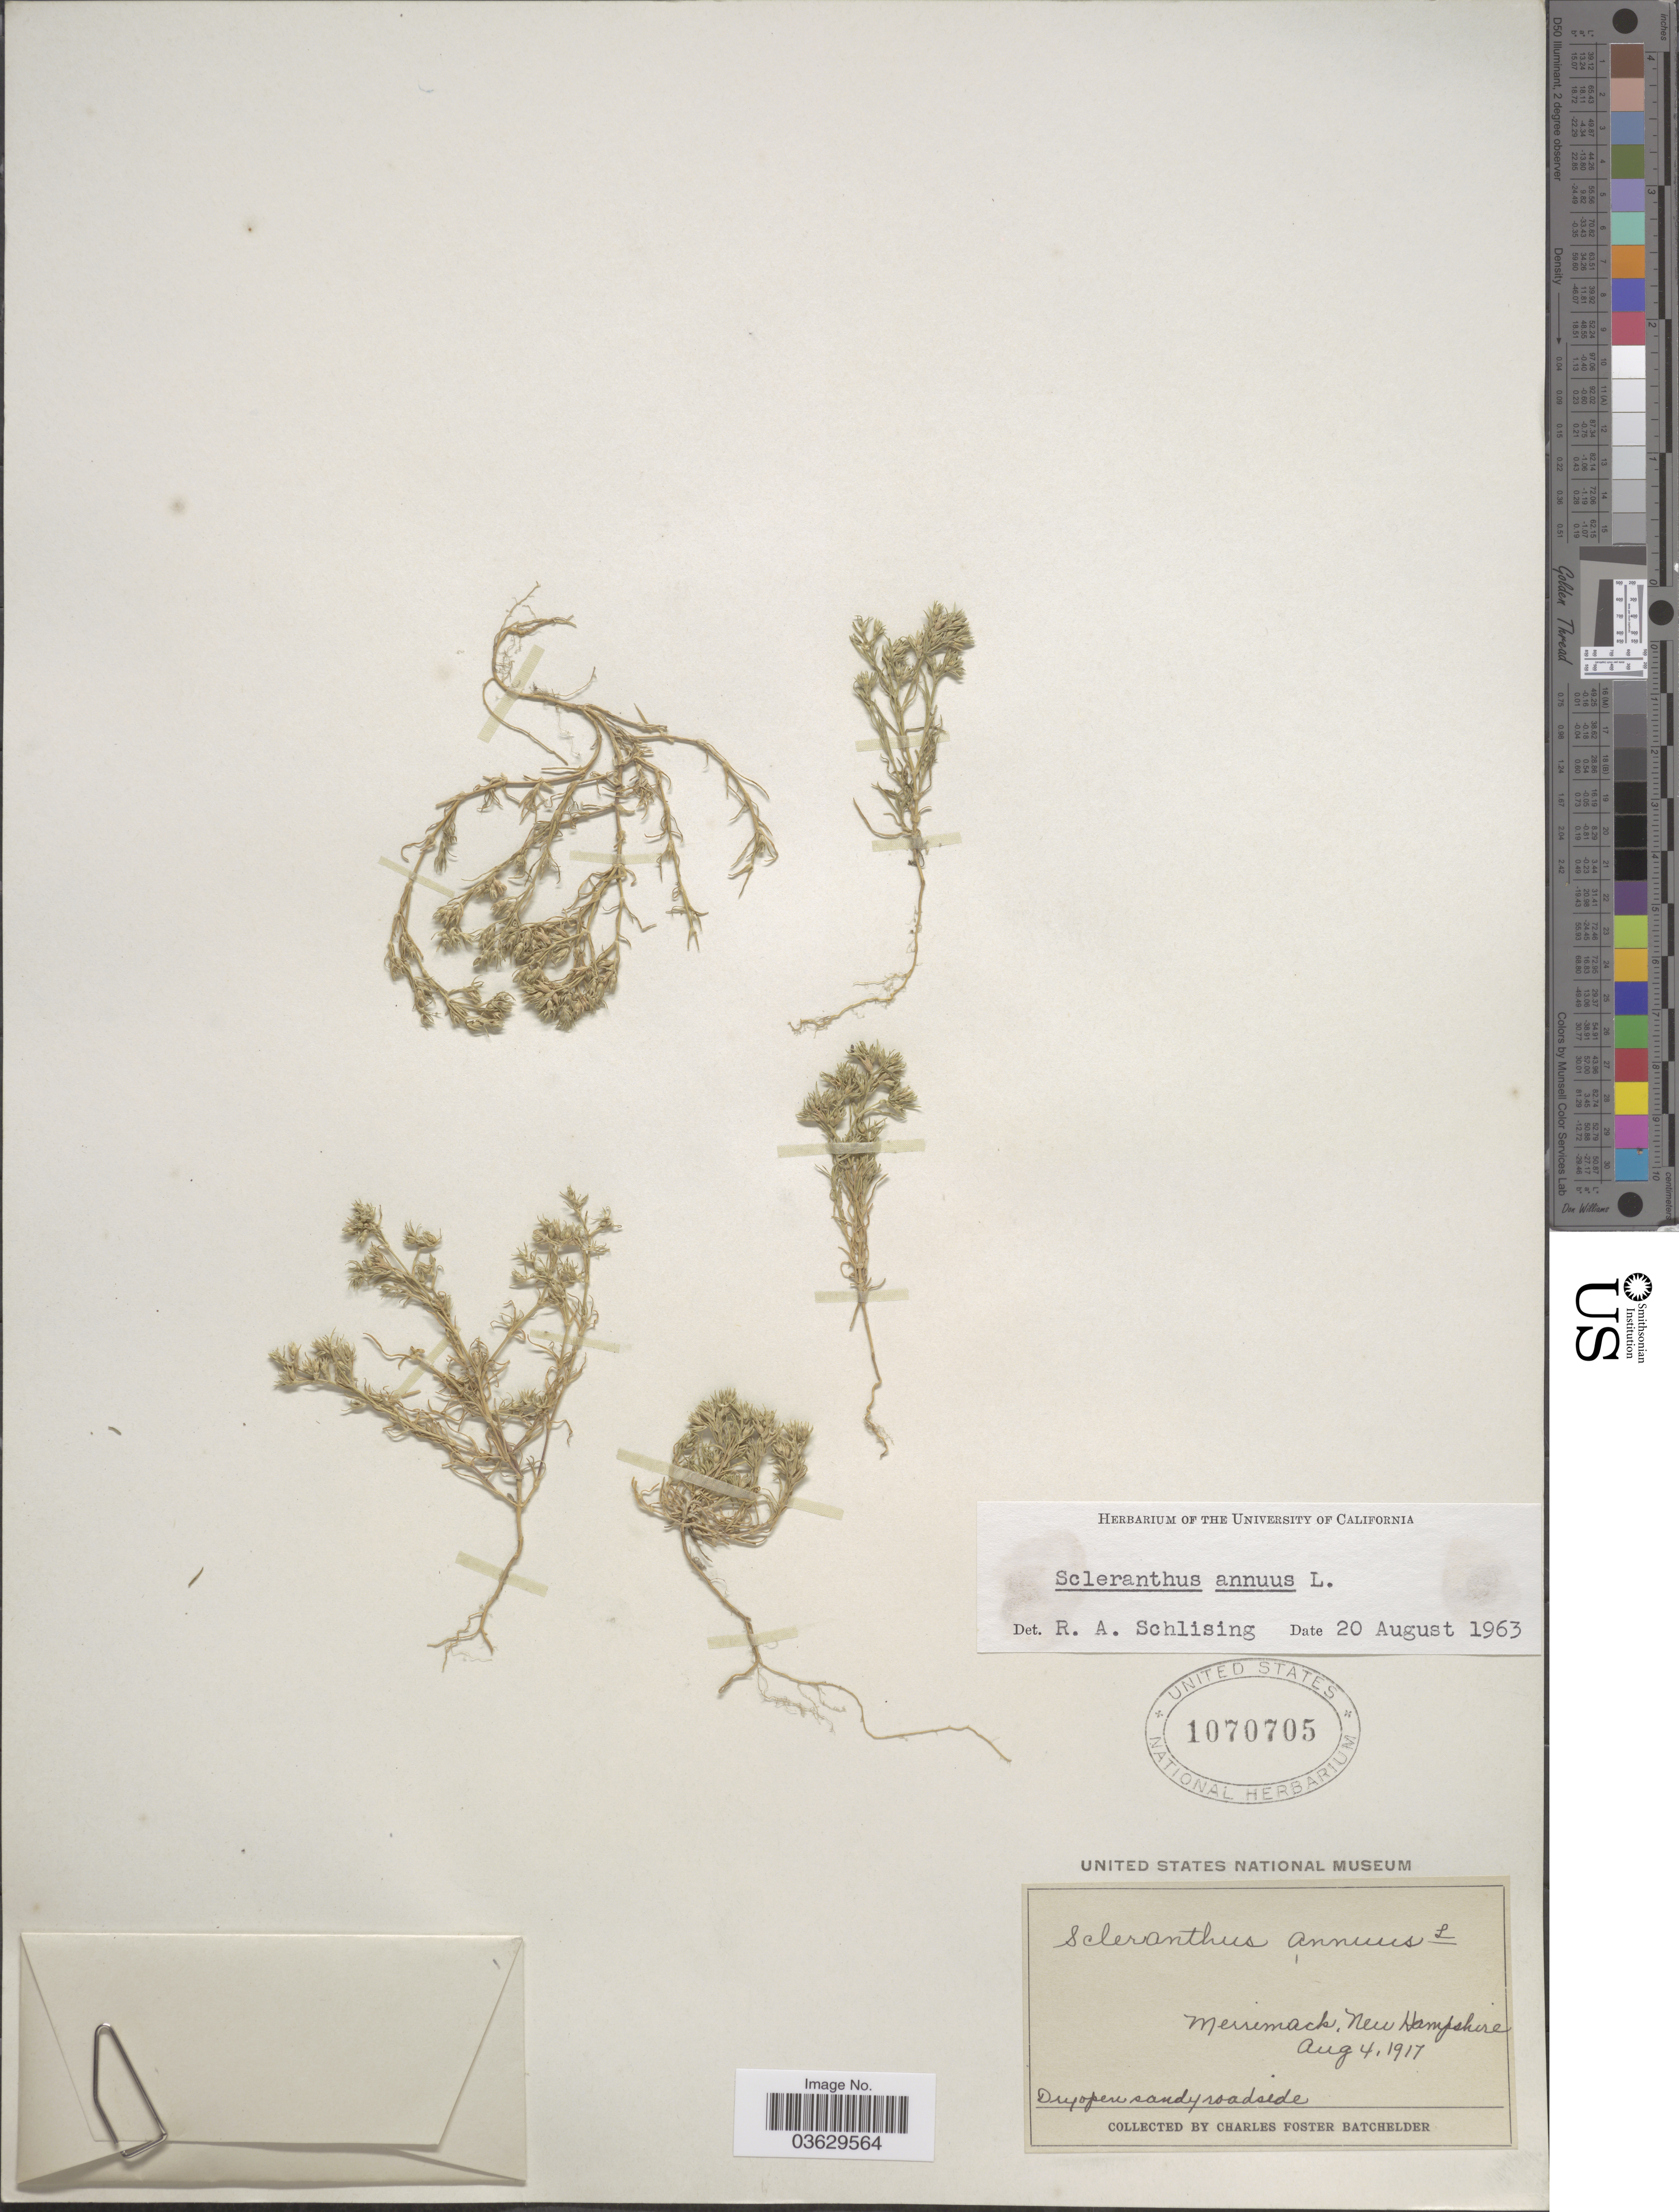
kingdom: Plantae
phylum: Tracheophyta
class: Magnoliopsida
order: Caryophyllales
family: Caryophyllaceae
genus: Scleranthus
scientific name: Scleranthus annuus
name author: L.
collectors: C. Batchelder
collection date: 1917-08-04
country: United States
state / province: New Hampshire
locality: Merrimack.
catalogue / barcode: US 1070705